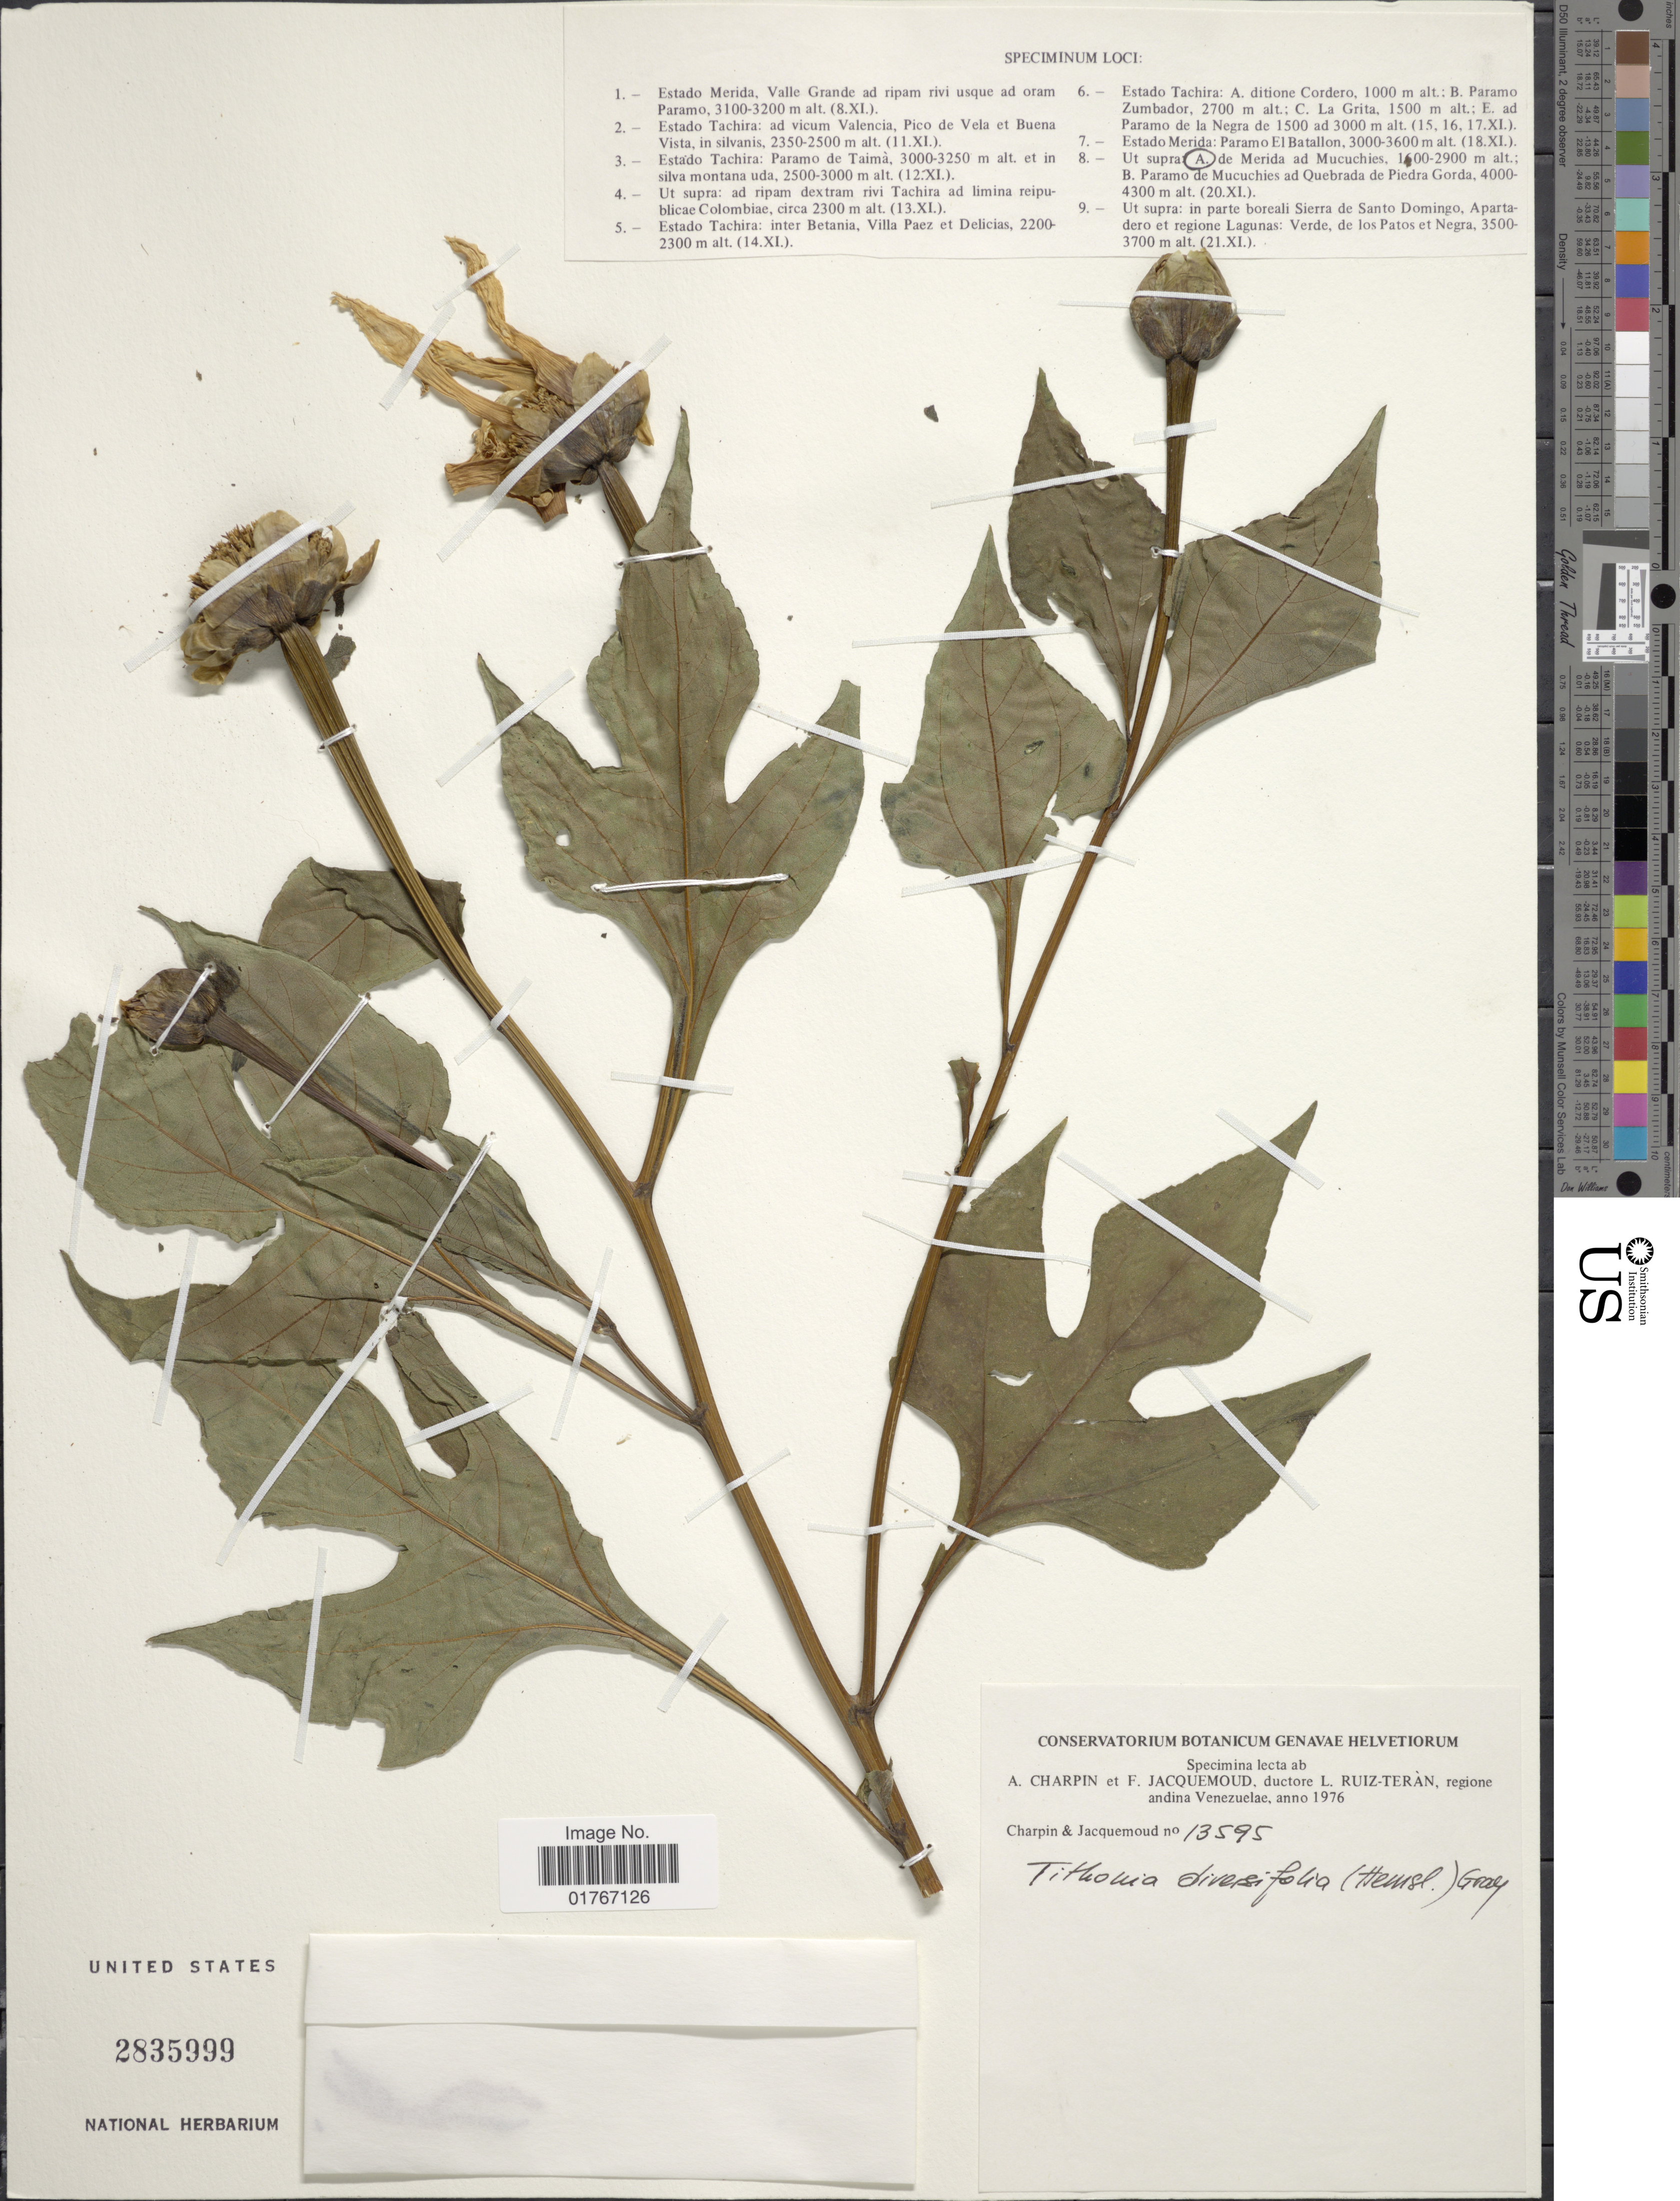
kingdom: Plantae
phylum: Tracheophyta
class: Magnoliopsida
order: Asterales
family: Asteraceae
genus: Tithonia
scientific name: Tithonia diversifolia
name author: (Hemsl.) A. Gray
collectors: A. Charpin & F. Jacquemoud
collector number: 13595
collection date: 1976-09-20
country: Venezuela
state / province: Mérida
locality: De Merida ad Mucuchies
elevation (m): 1600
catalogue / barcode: US 2835999